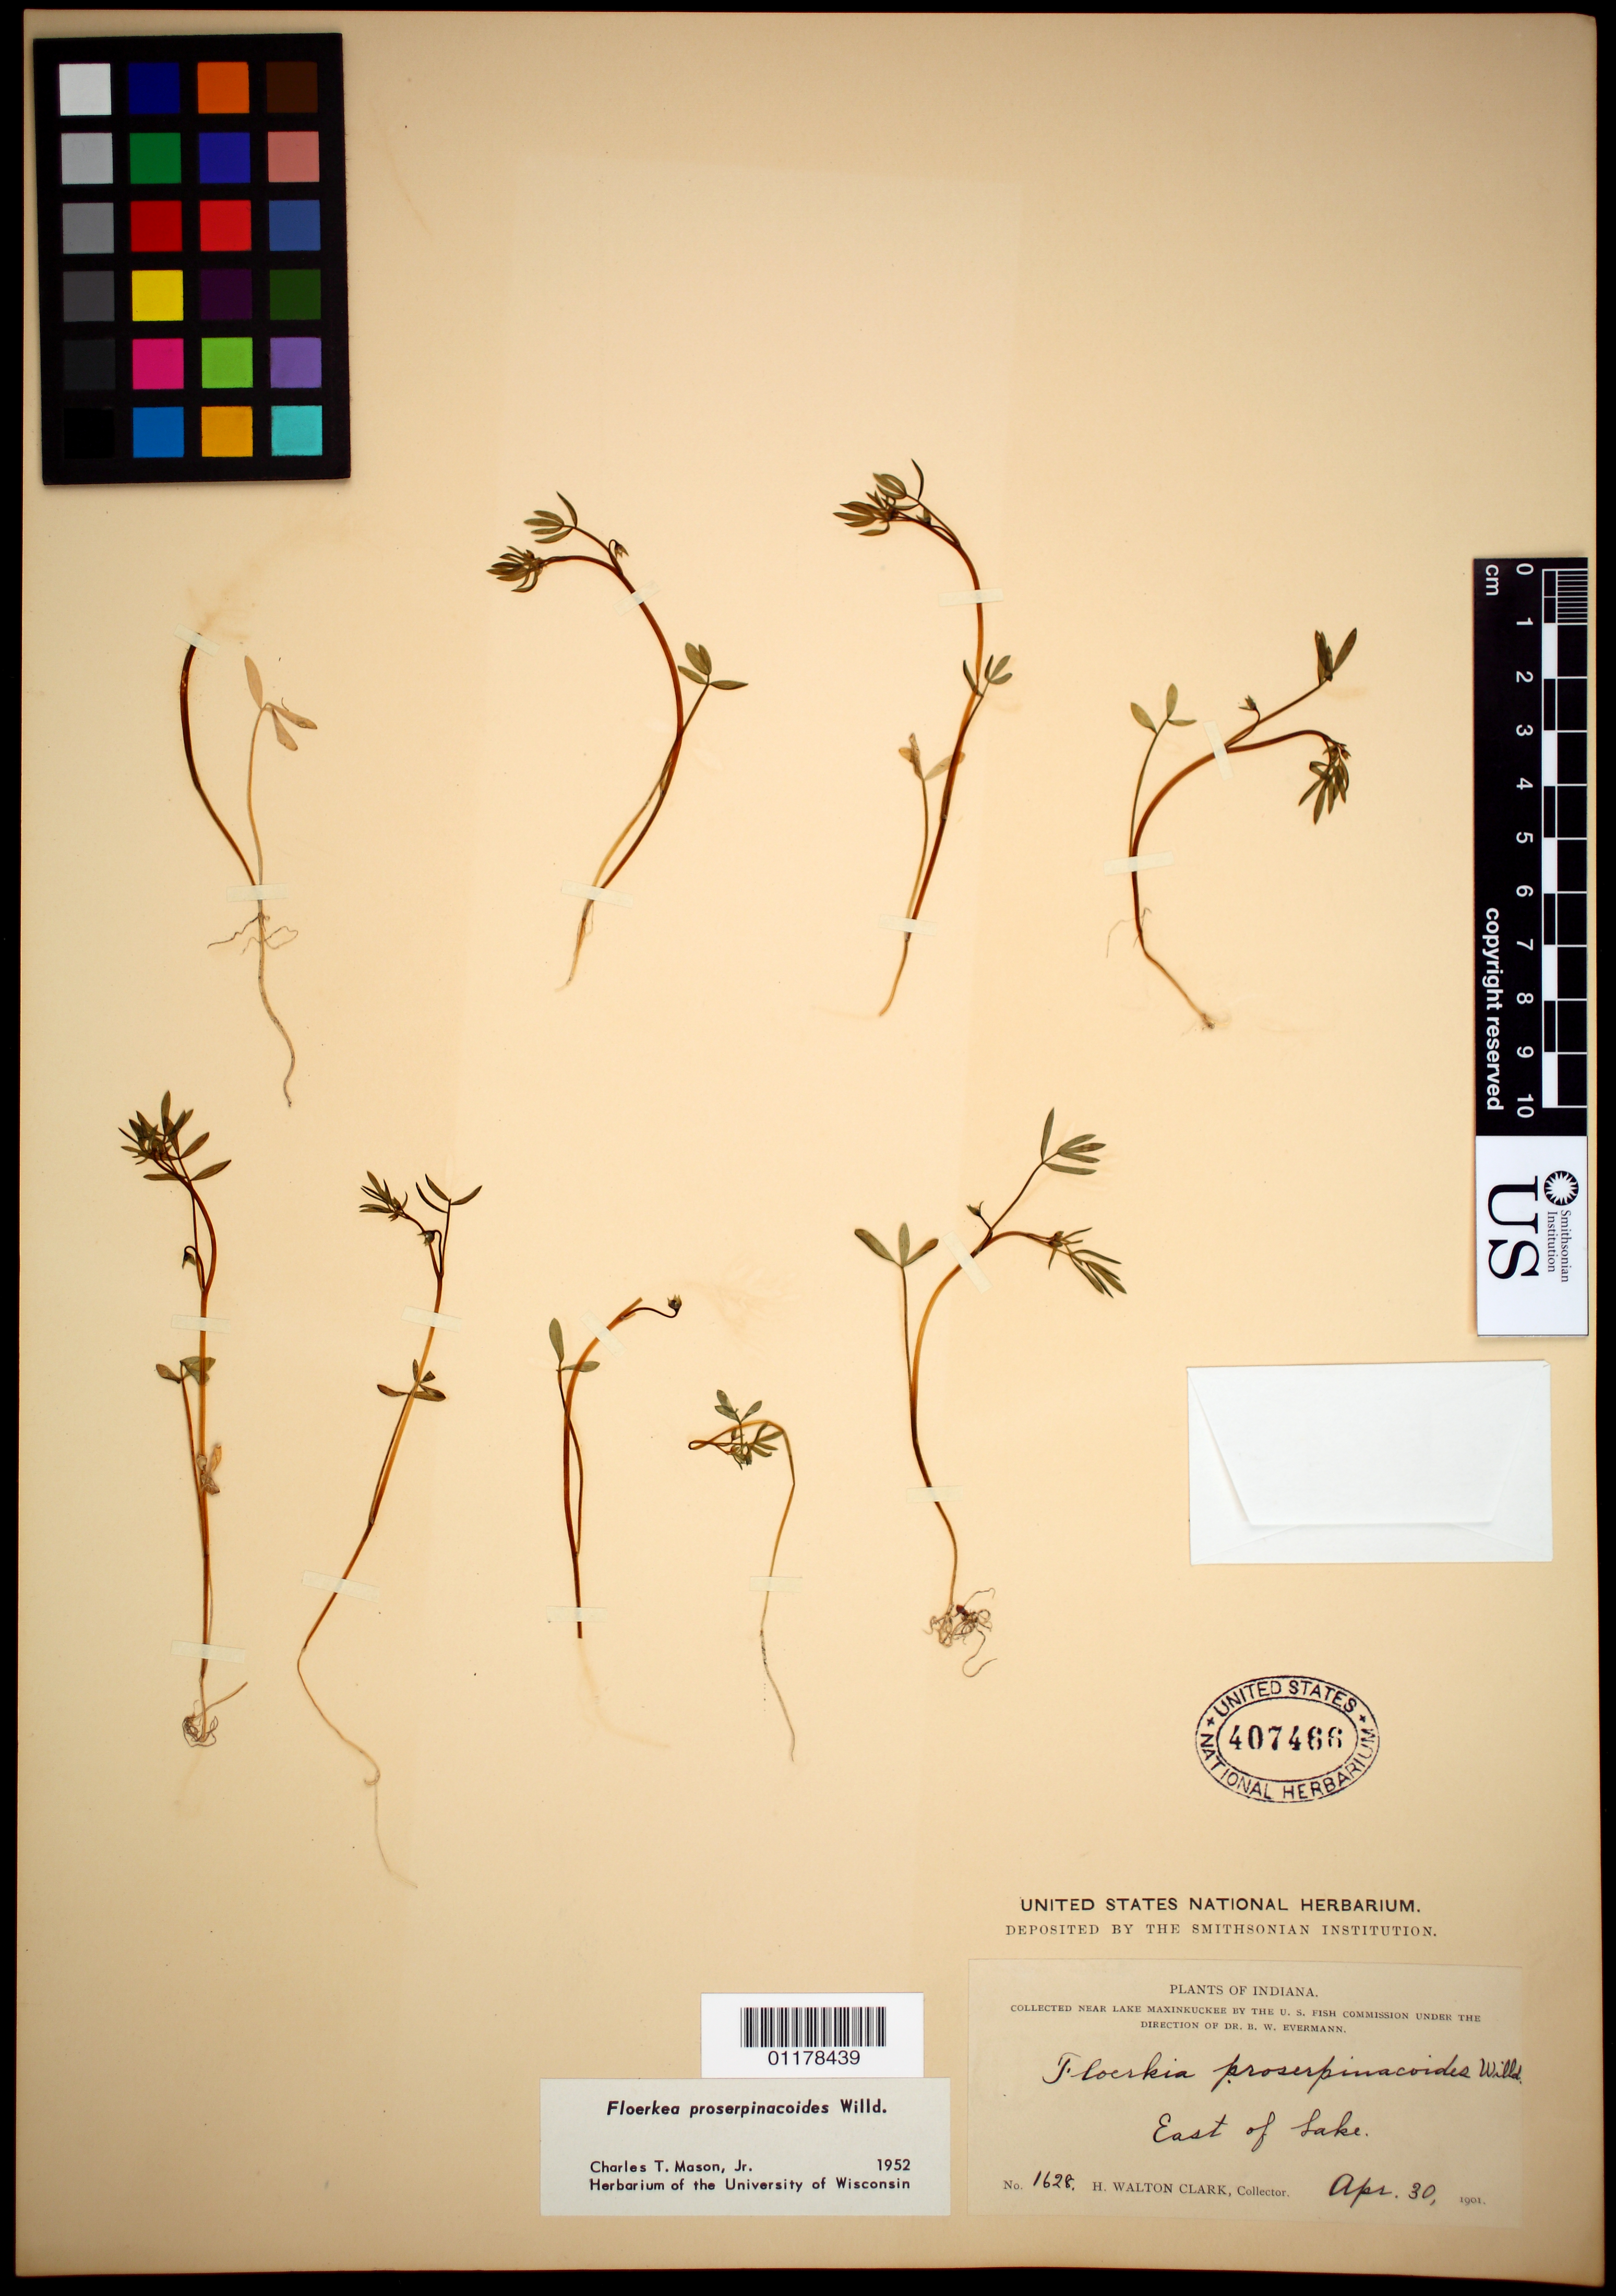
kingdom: Plantae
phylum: Tracheophyta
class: Magnoliopsida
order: Brassicales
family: Limnanthaceae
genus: Floerkea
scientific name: Floerkea proserpinacoides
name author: Willd.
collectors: H. W. Clark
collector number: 1628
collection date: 1901-04-30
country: United States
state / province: Indiana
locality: E of Lake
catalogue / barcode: US 407466